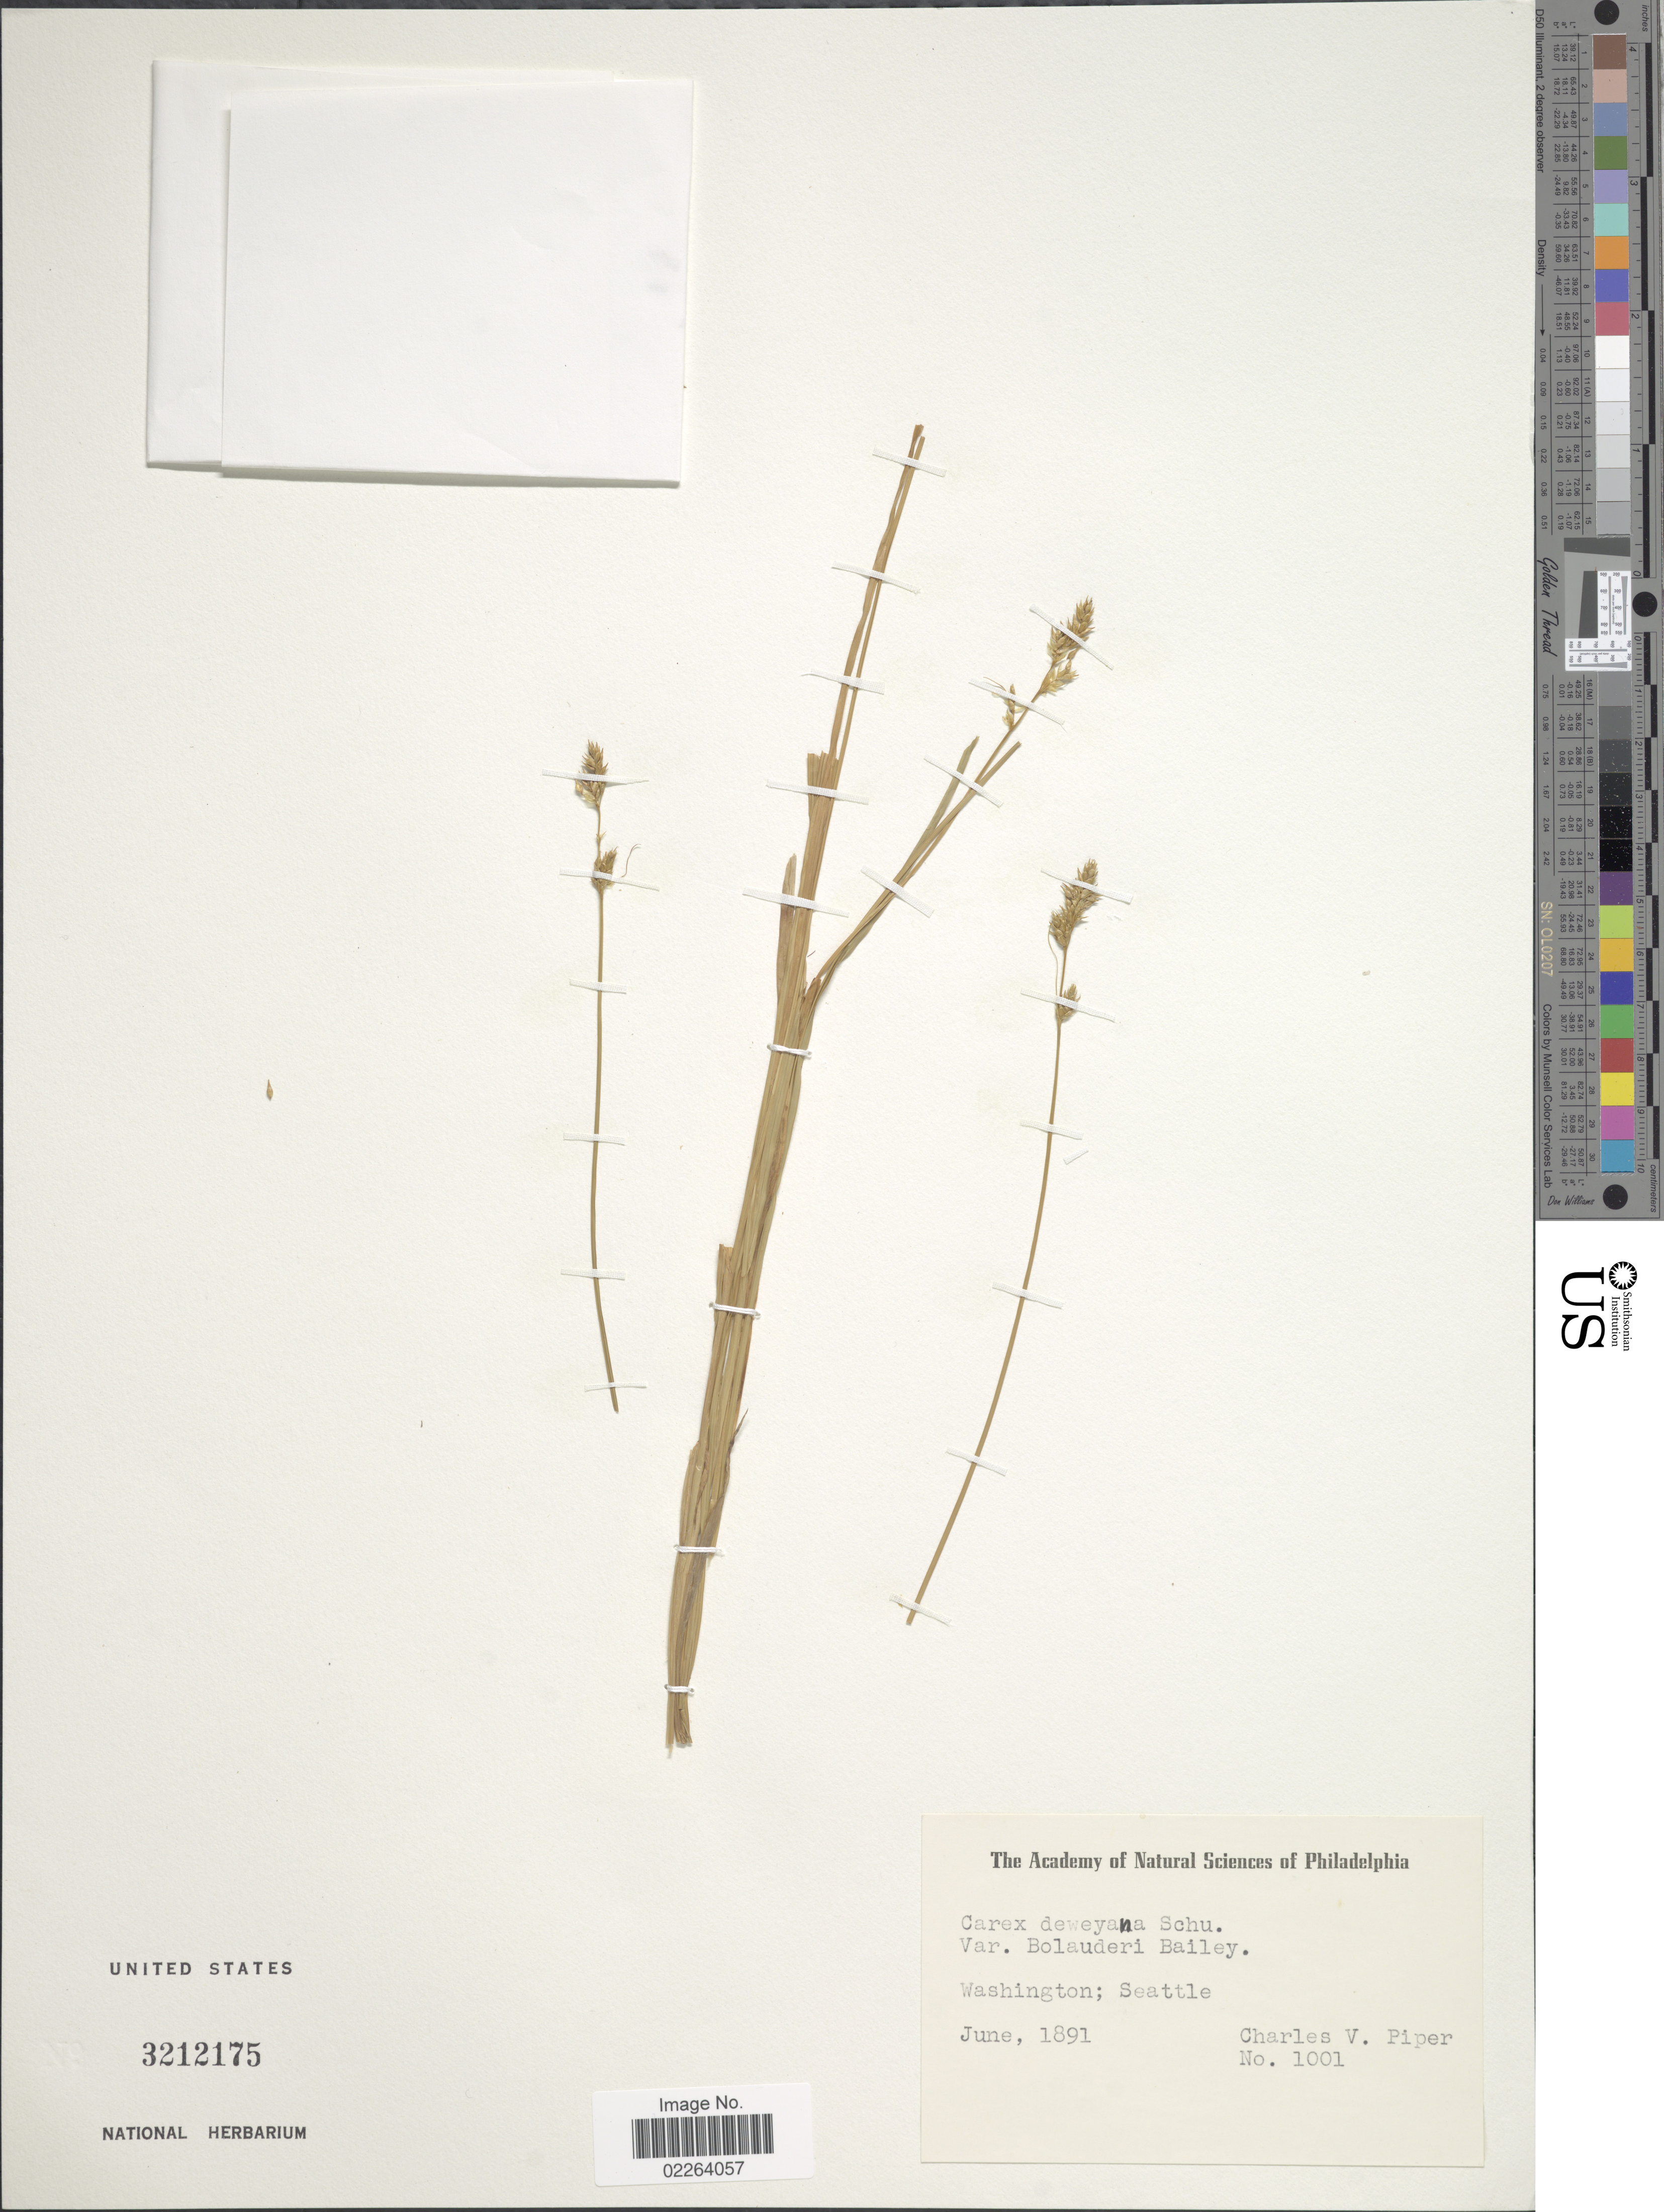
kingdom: Plantae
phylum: Tracheophyta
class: Liliopsida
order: Poales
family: Cyperaceae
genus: Carex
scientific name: Carex deweyana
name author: Schwein.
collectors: C. V. Piper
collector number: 1001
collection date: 1891-06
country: United States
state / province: Washington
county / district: King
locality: Seattle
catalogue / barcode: US 3212175